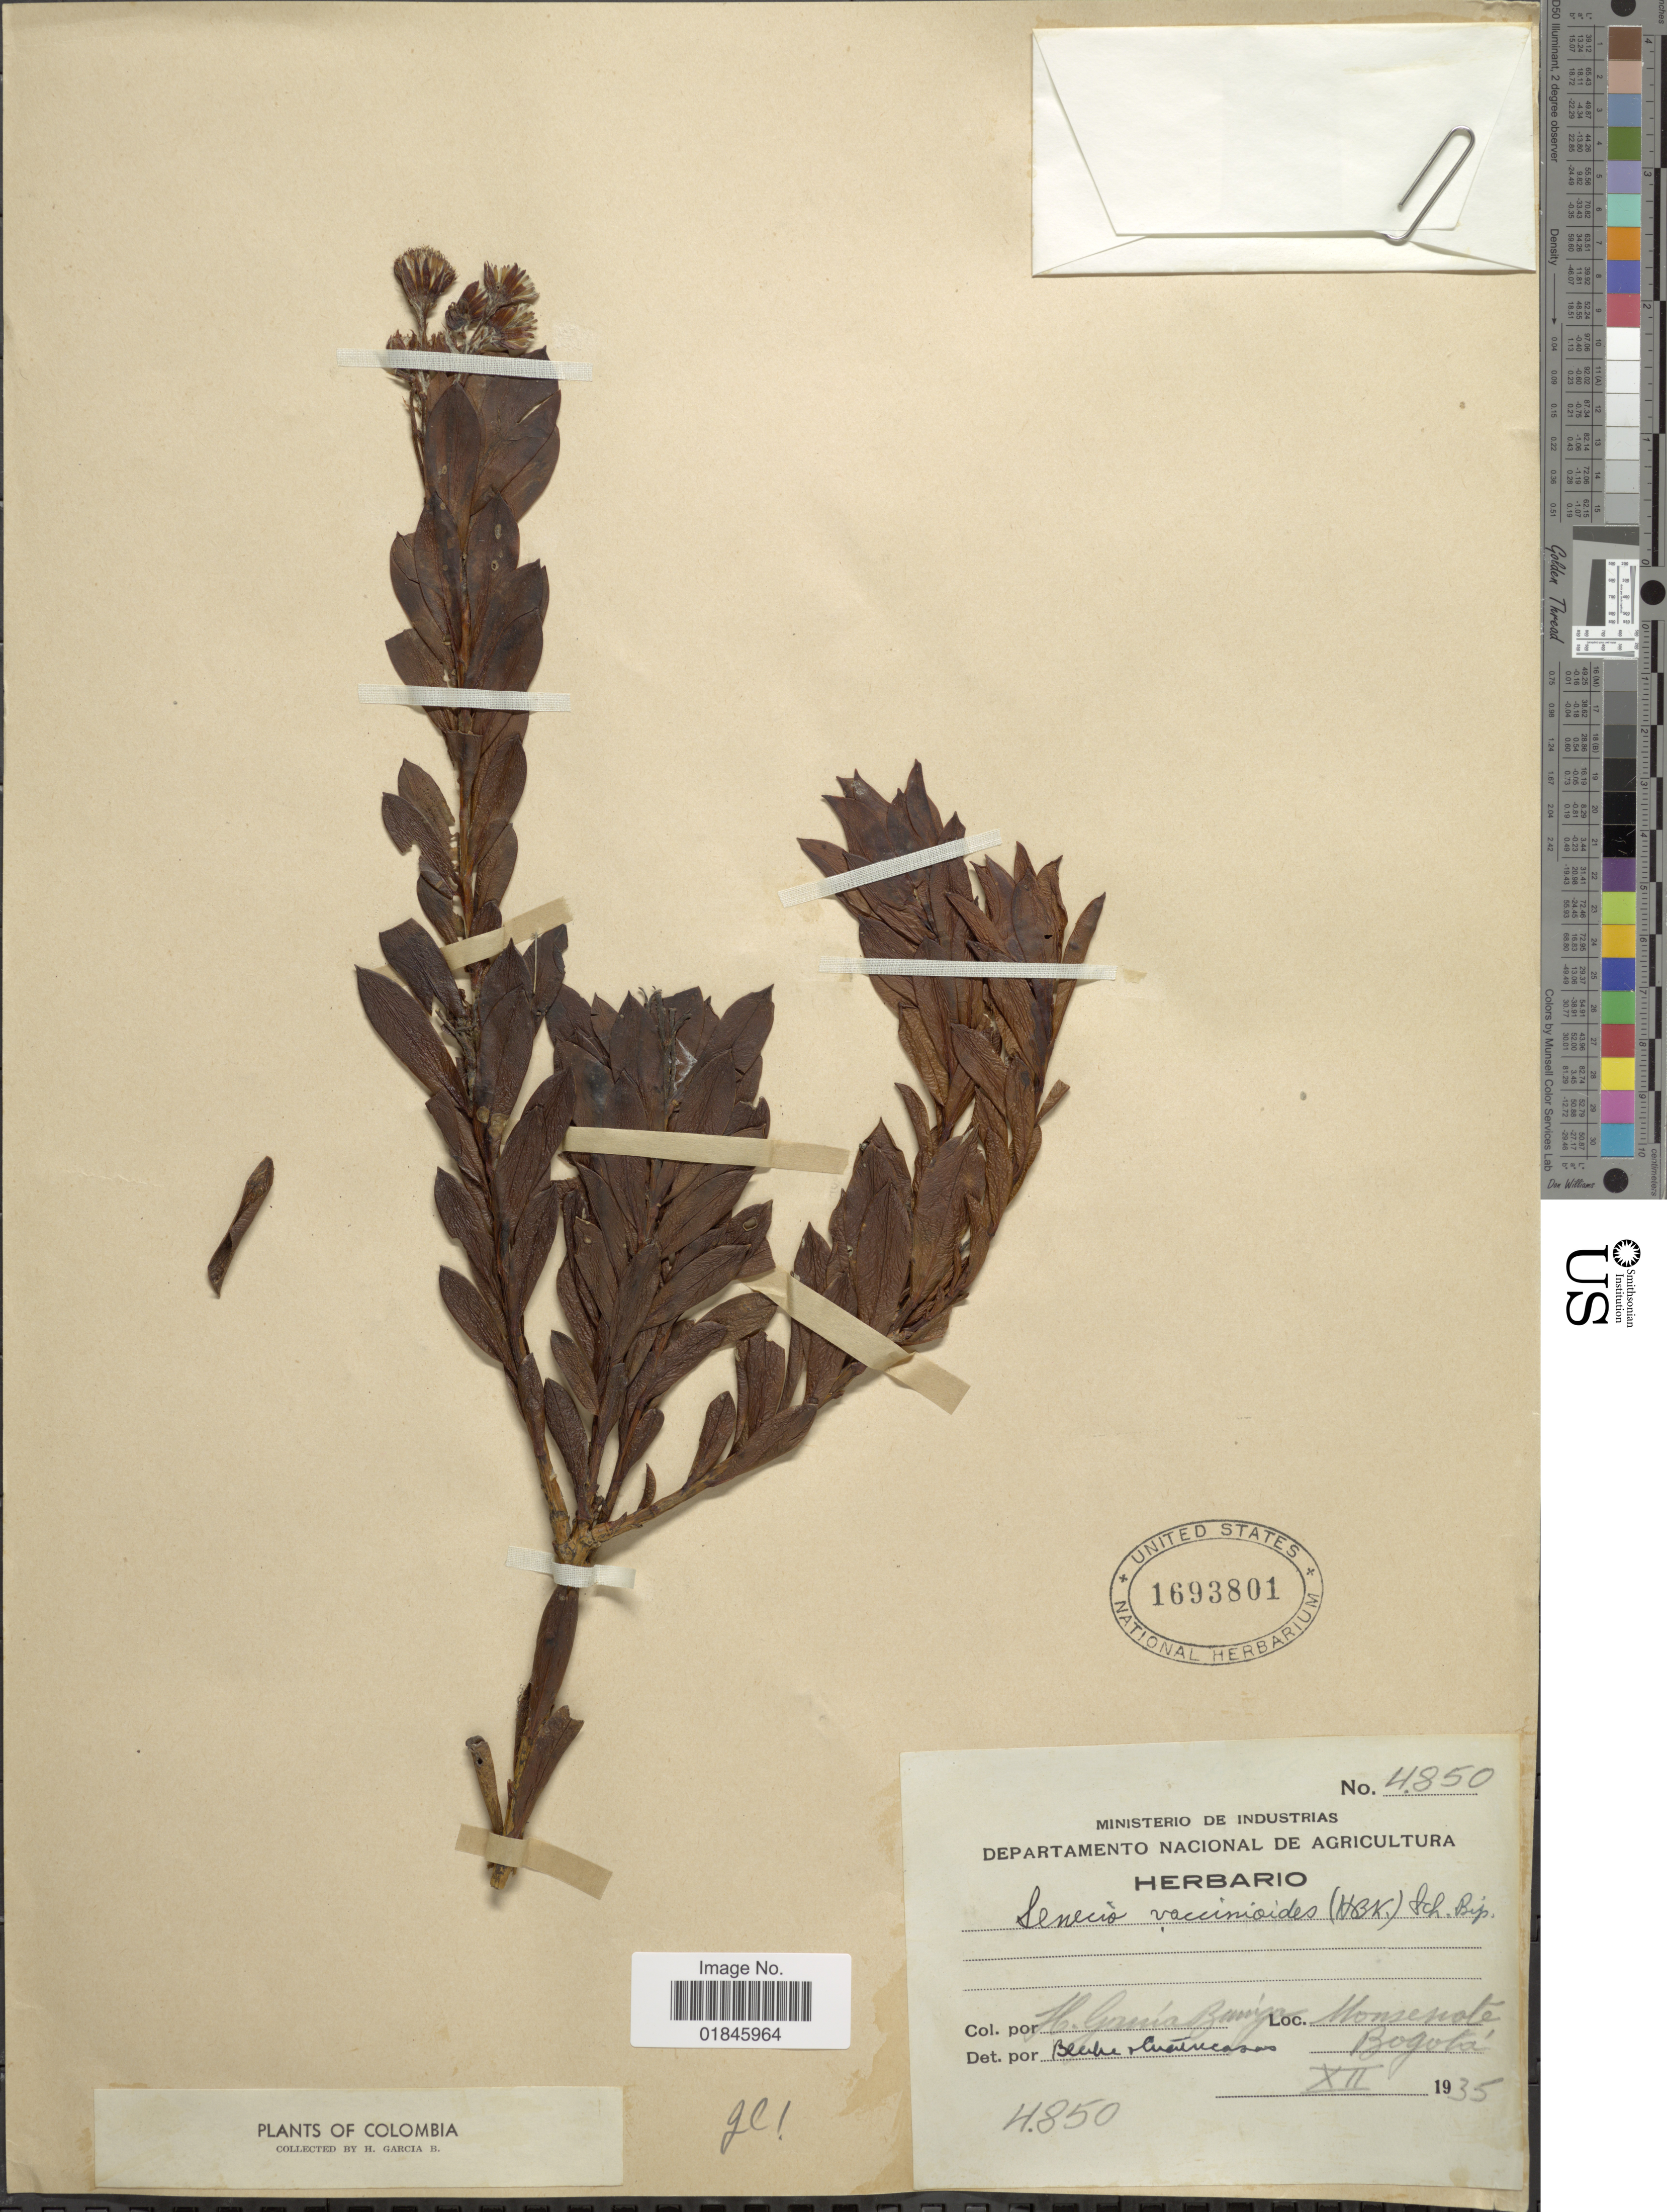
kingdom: Plantae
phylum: Tracheophyta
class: Magnoliopsida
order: Asterales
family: Asteraceae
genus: Pentacalia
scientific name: Pentacalia vaccinioides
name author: (Kunth) Cuatrec.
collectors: H. García Barriga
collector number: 4850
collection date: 1935-12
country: Colombia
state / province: Bogota D.C.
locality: Monserate, Bogotá.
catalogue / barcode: US 1693801